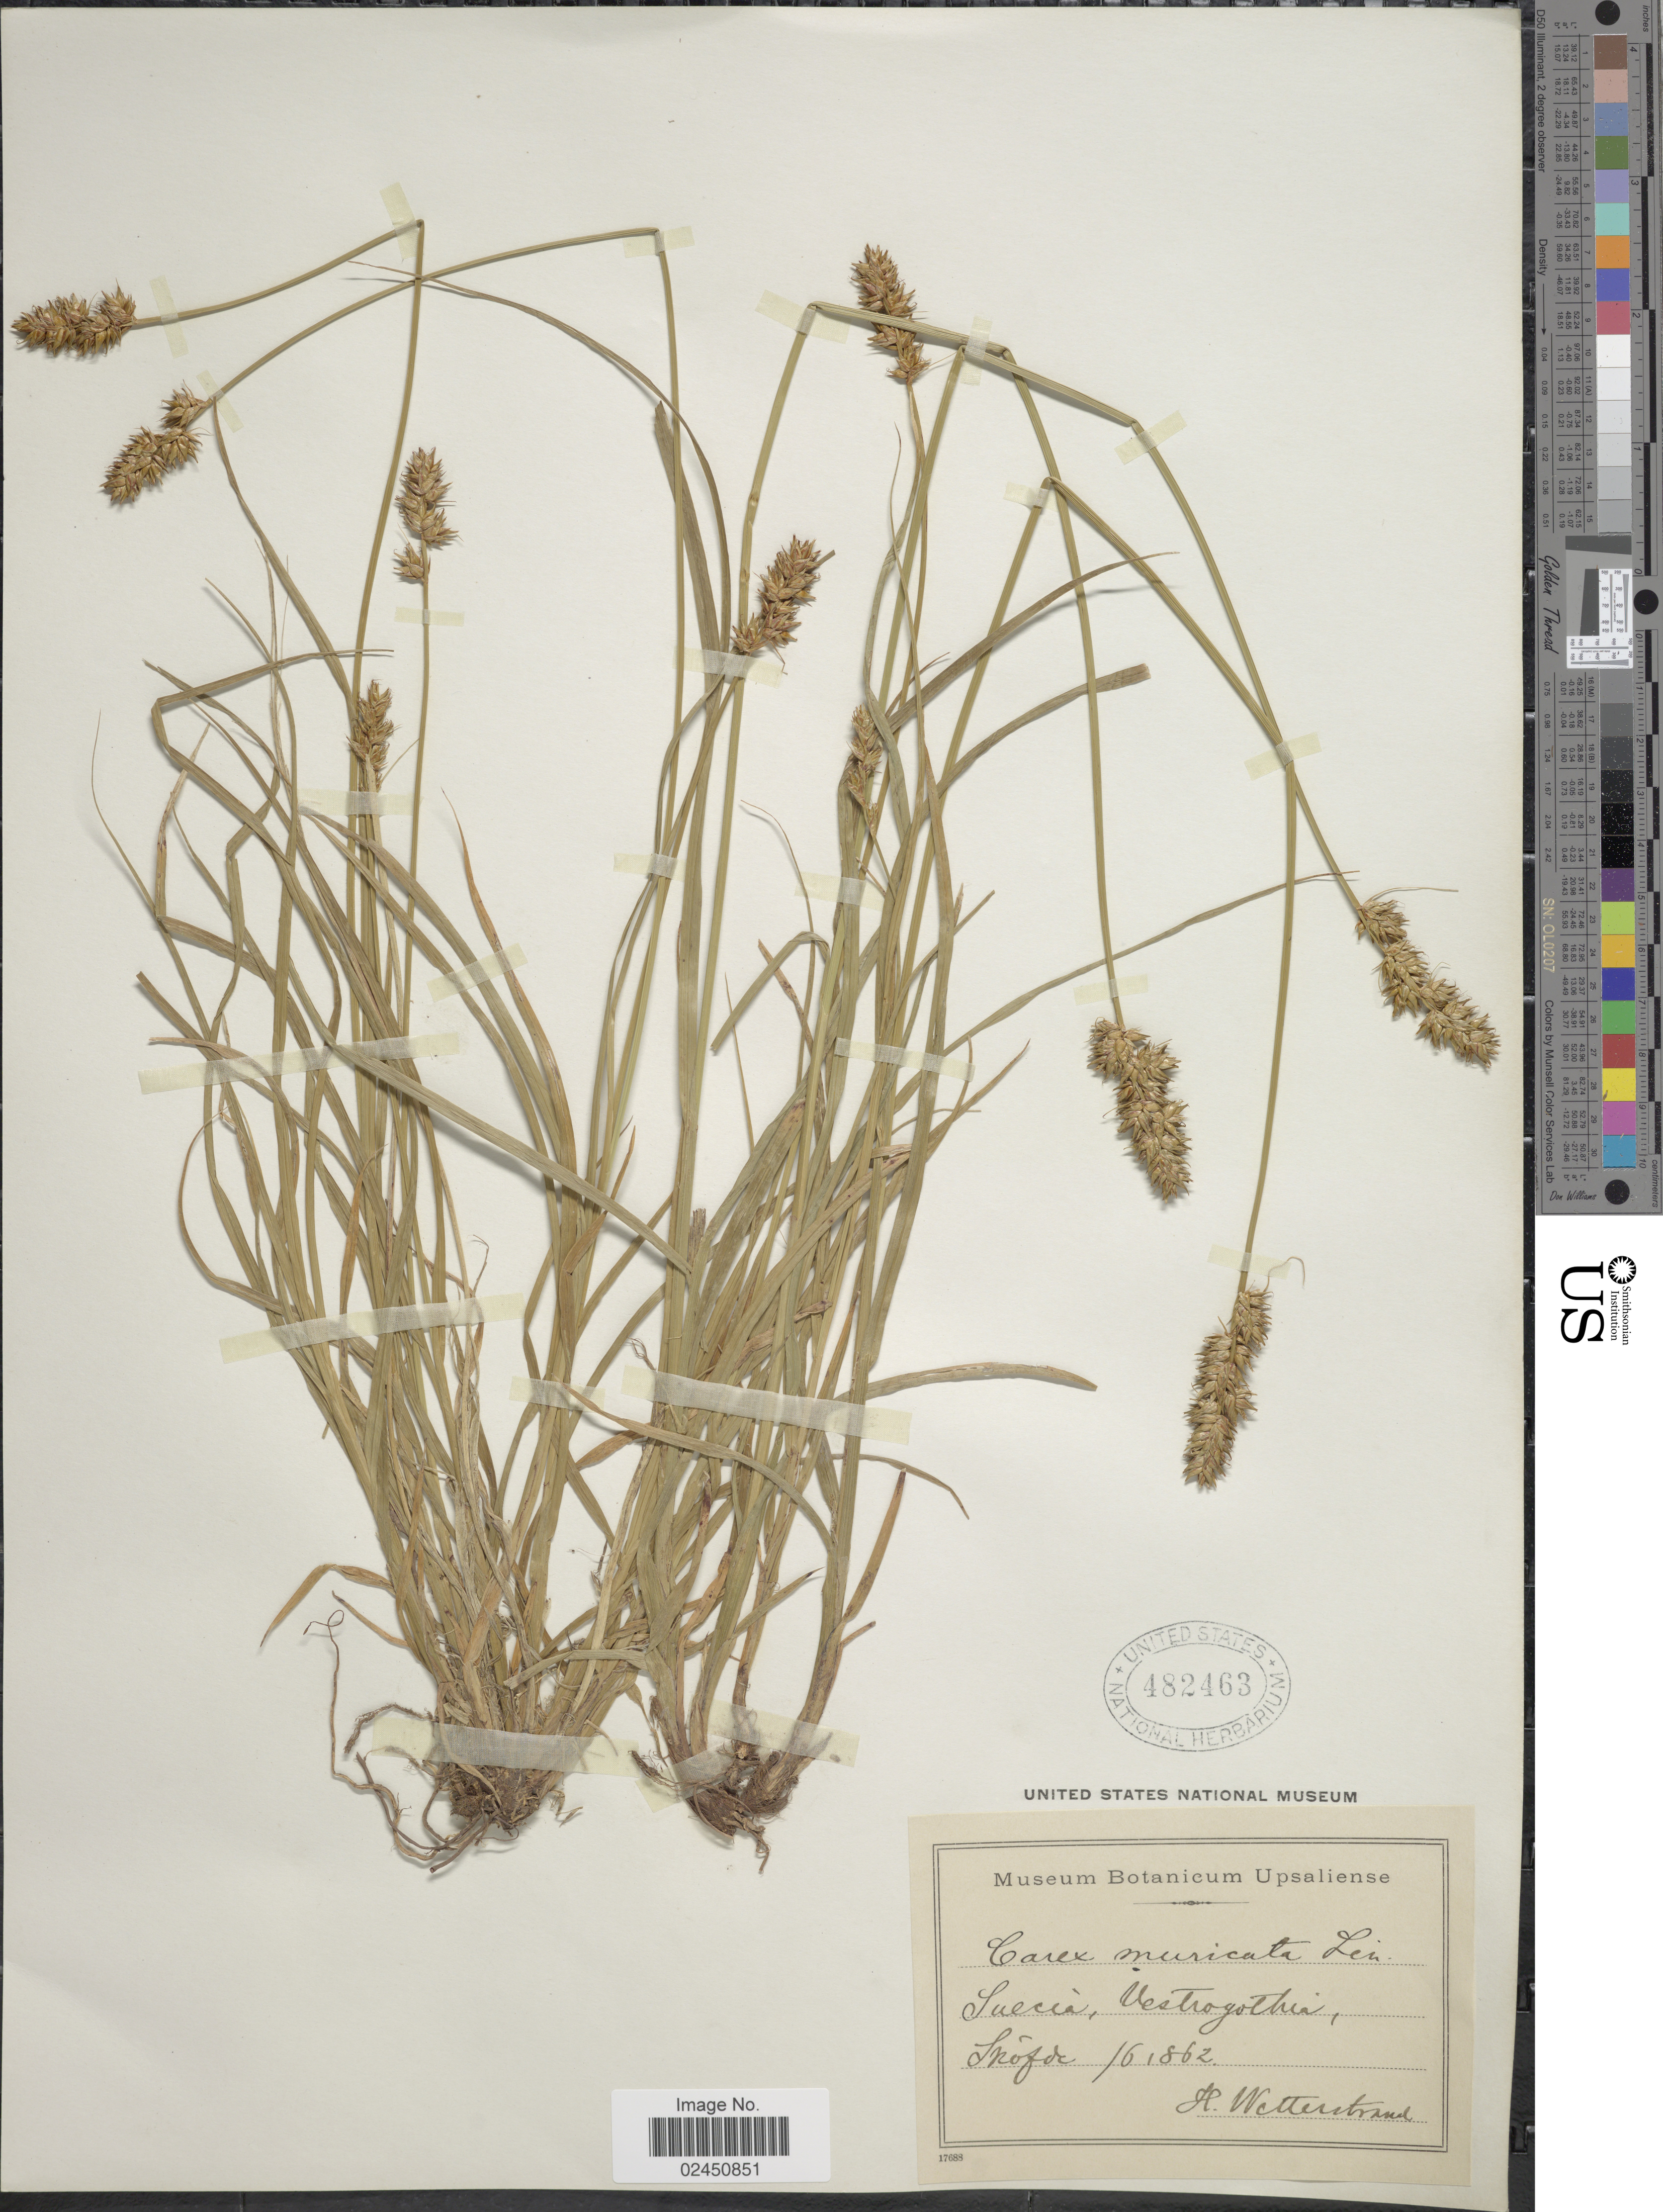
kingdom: Plantae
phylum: Tracheophyta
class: Liliopsida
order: Poales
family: Cyperaceae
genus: Carex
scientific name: Carex muricata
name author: L.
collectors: H. Wetterstrand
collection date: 1862-06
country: Sweden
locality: Suecia, Vestrogothia, Sköfde.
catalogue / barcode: US 482463